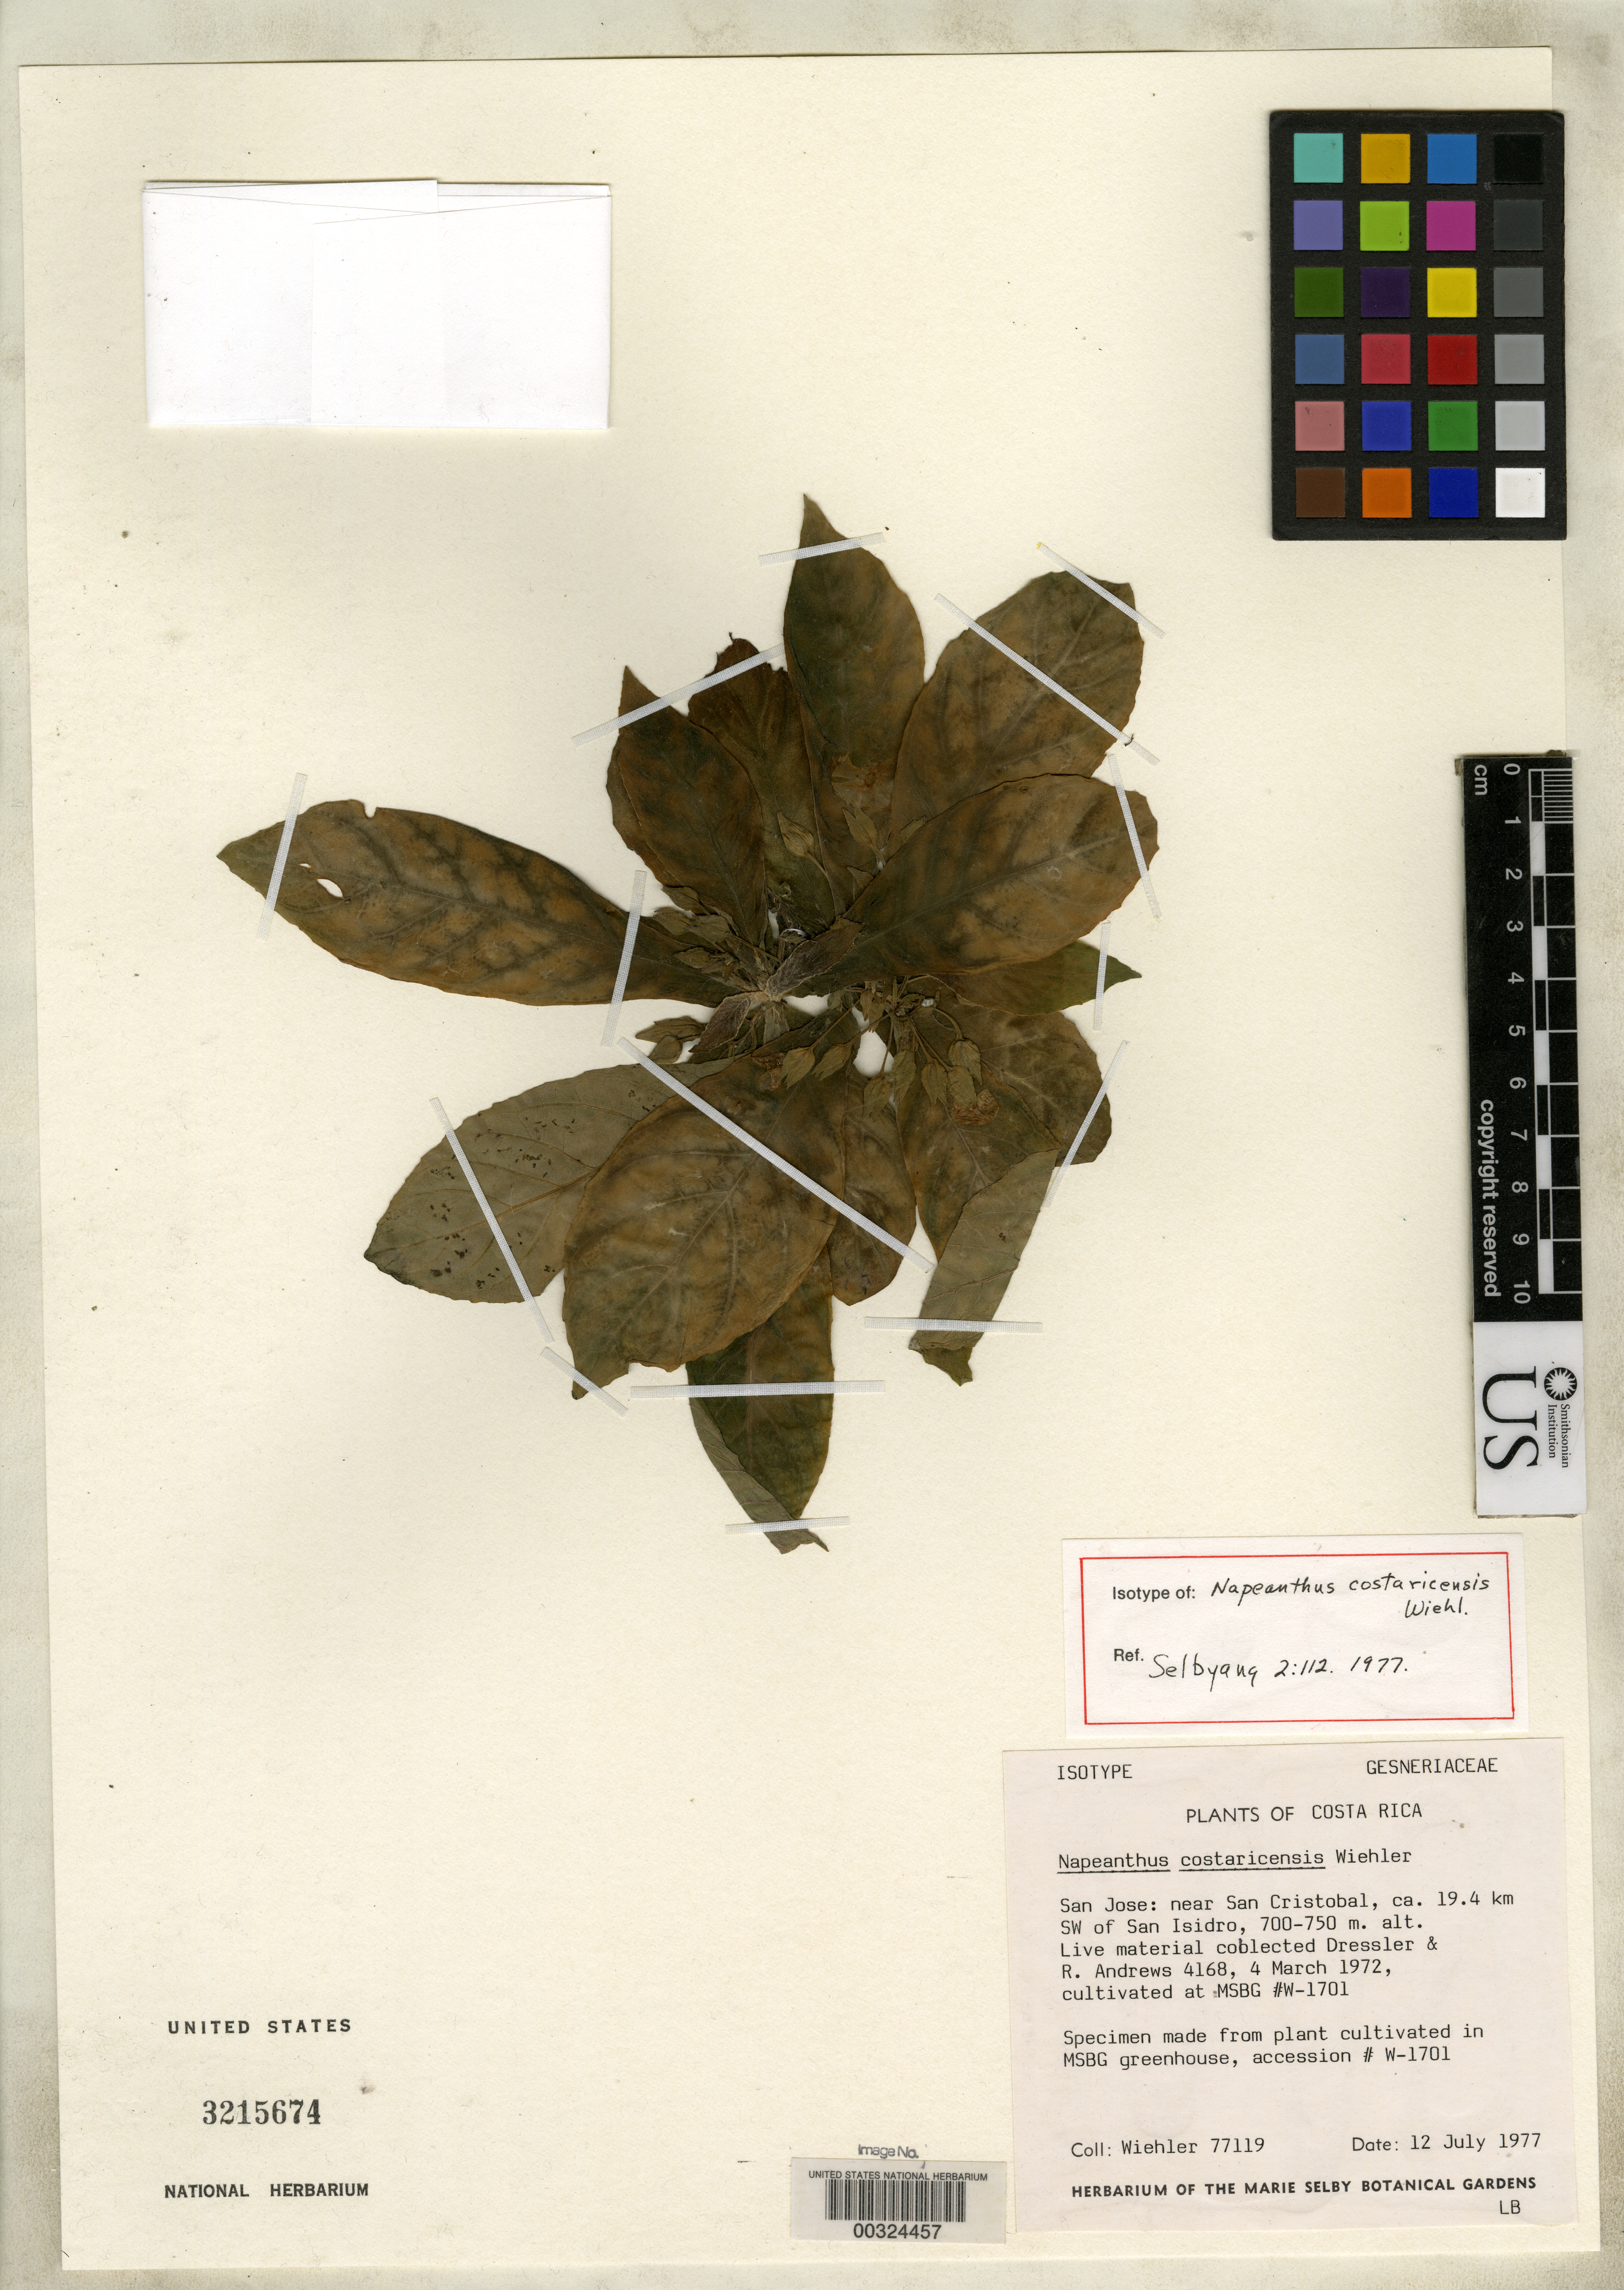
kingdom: Plantae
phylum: Tracheophyta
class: Magnoliopsida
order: Lamiales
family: Gesneriaceae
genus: Napeanthus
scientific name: Napeanthus costaricensis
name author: Wiehler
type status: Isotype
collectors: H. J. Wiehler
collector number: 77119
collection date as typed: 12 Jul 1977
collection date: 1977-07-12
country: Costa Rica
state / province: San José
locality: Near San Cristobal, ca. 19.4 km SW of San Isidro.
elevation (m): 700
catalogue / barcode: US 3215674